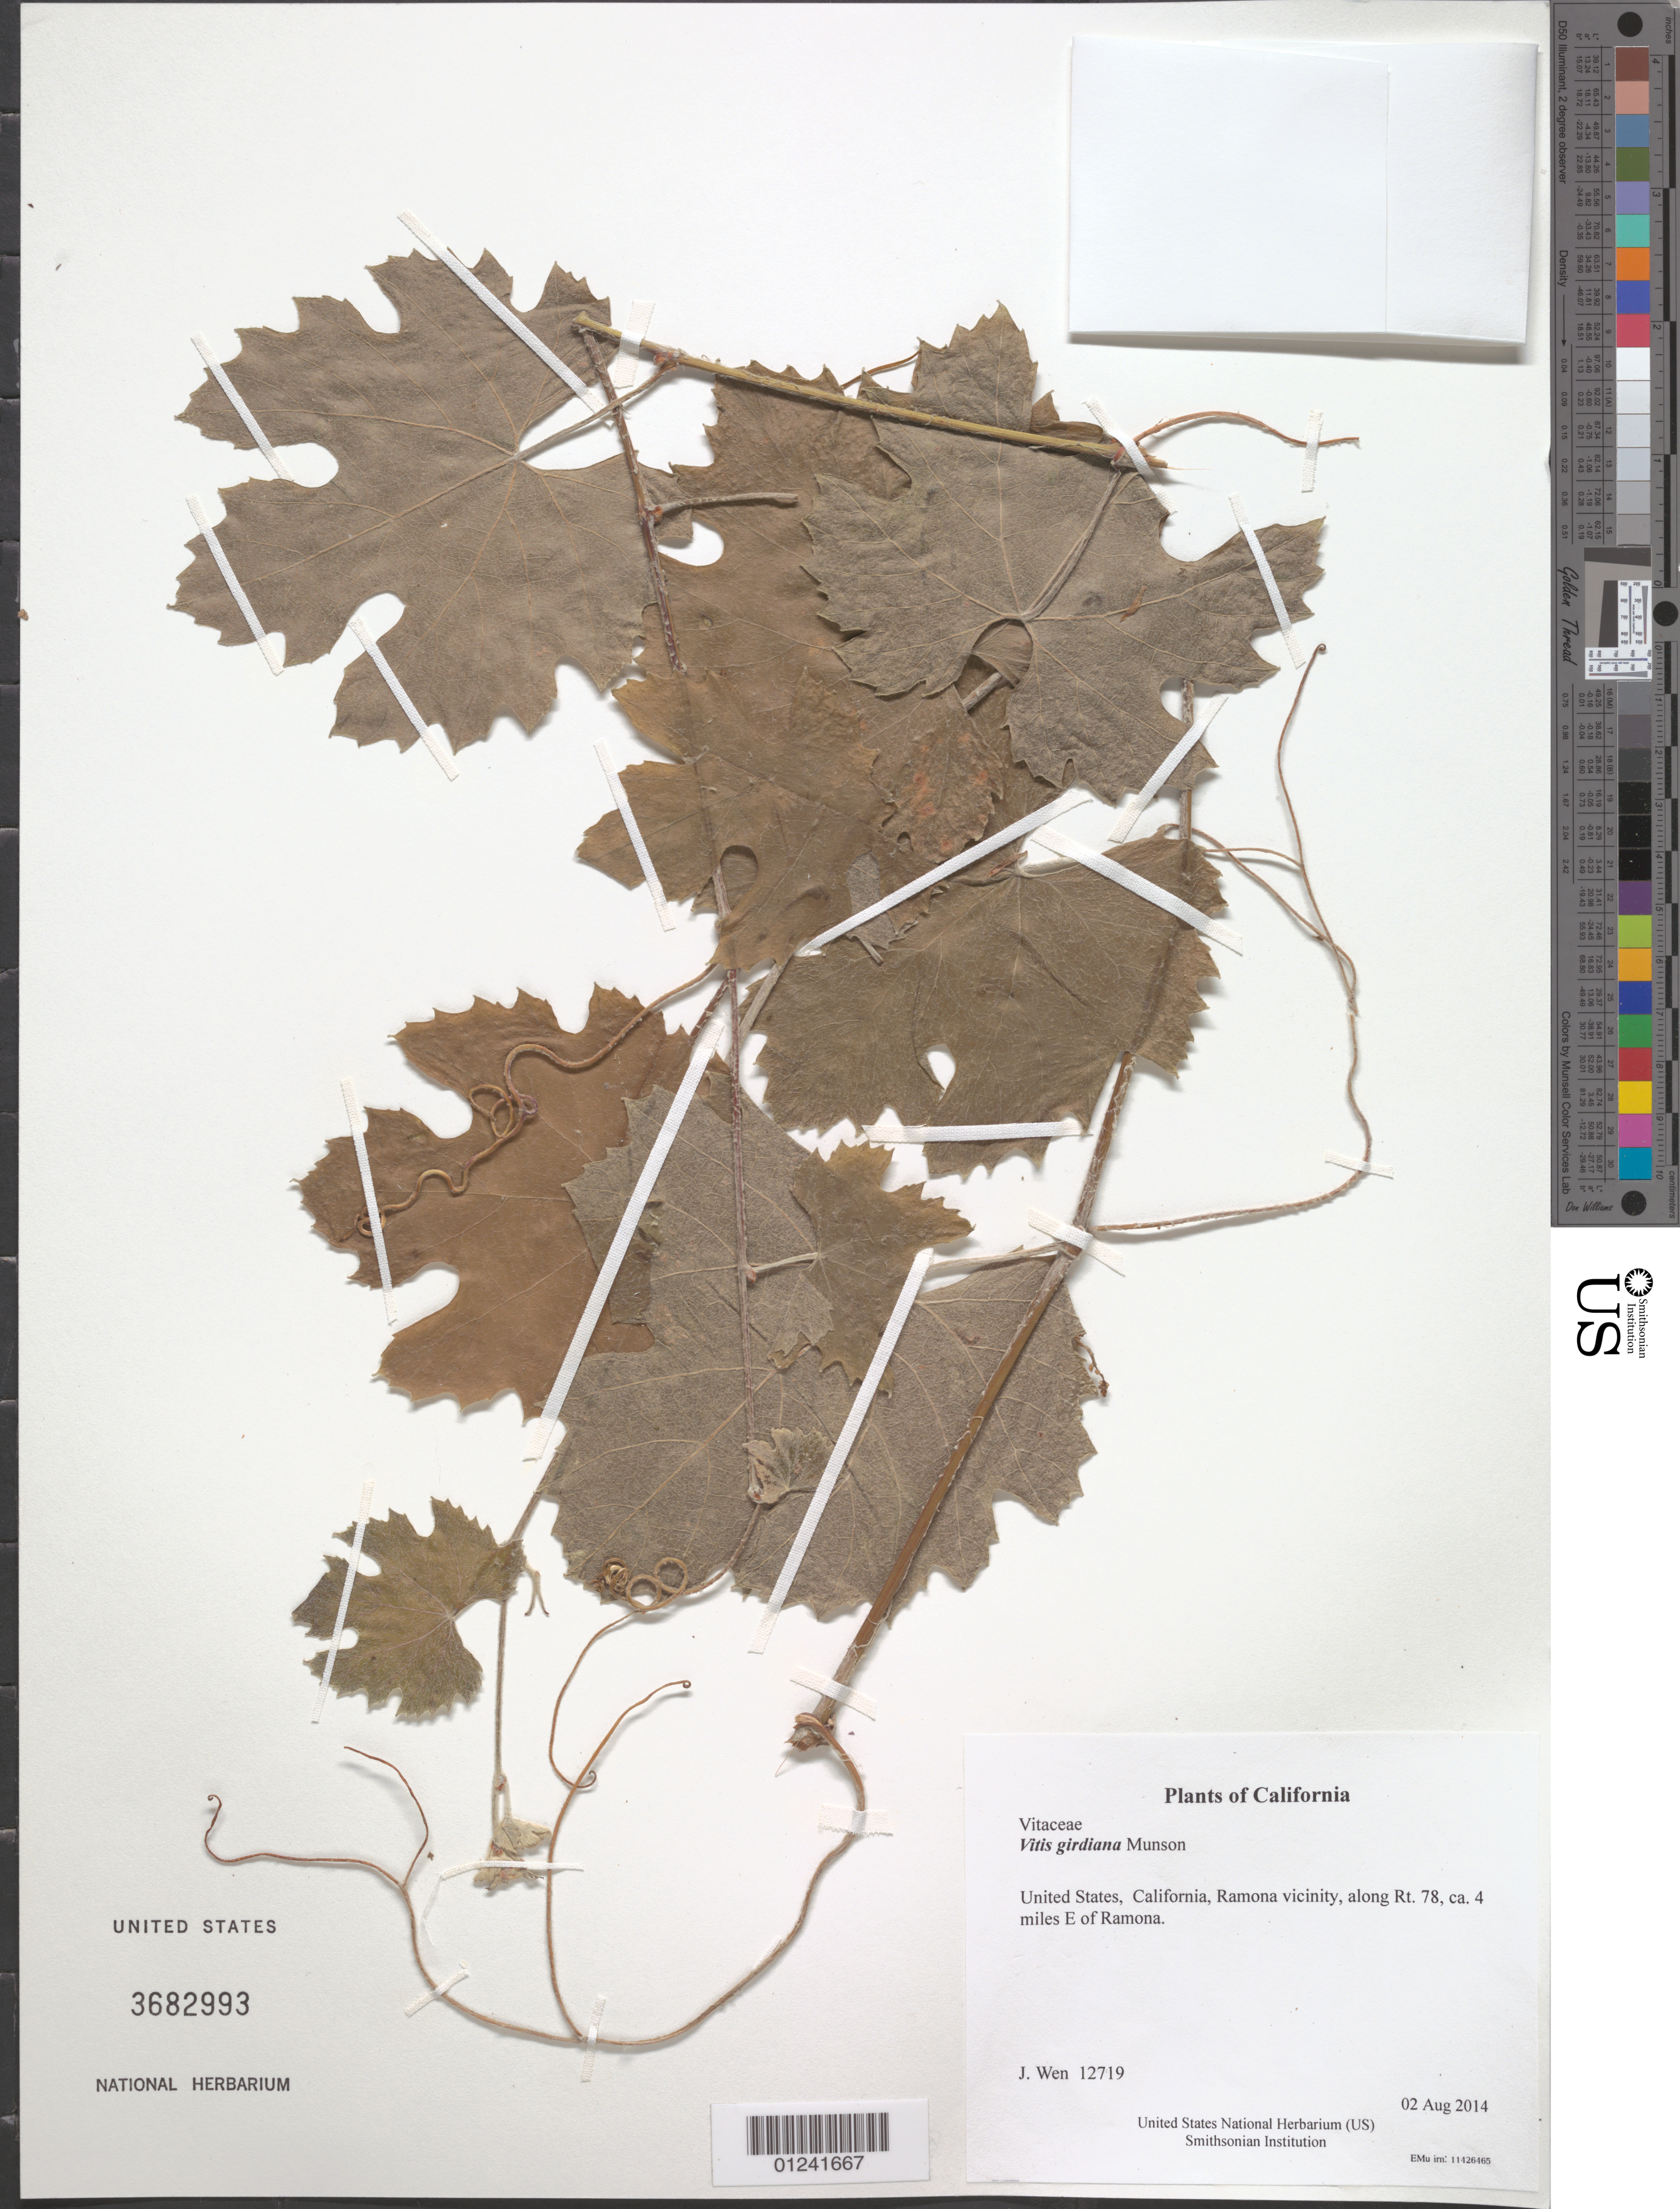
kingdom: Plantae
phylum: Tracheophyta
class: Magnoliopsida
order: Vitales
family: Vitaceae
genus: Vitis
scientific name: Vitis girdiana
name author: Munson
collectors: J. Wen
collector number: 12719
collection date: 2014-08-02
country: United States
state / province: California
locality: Ramona vicinity, along Rt. 78, ca. 4 miles E of Ramona.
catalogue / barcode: US 3682993